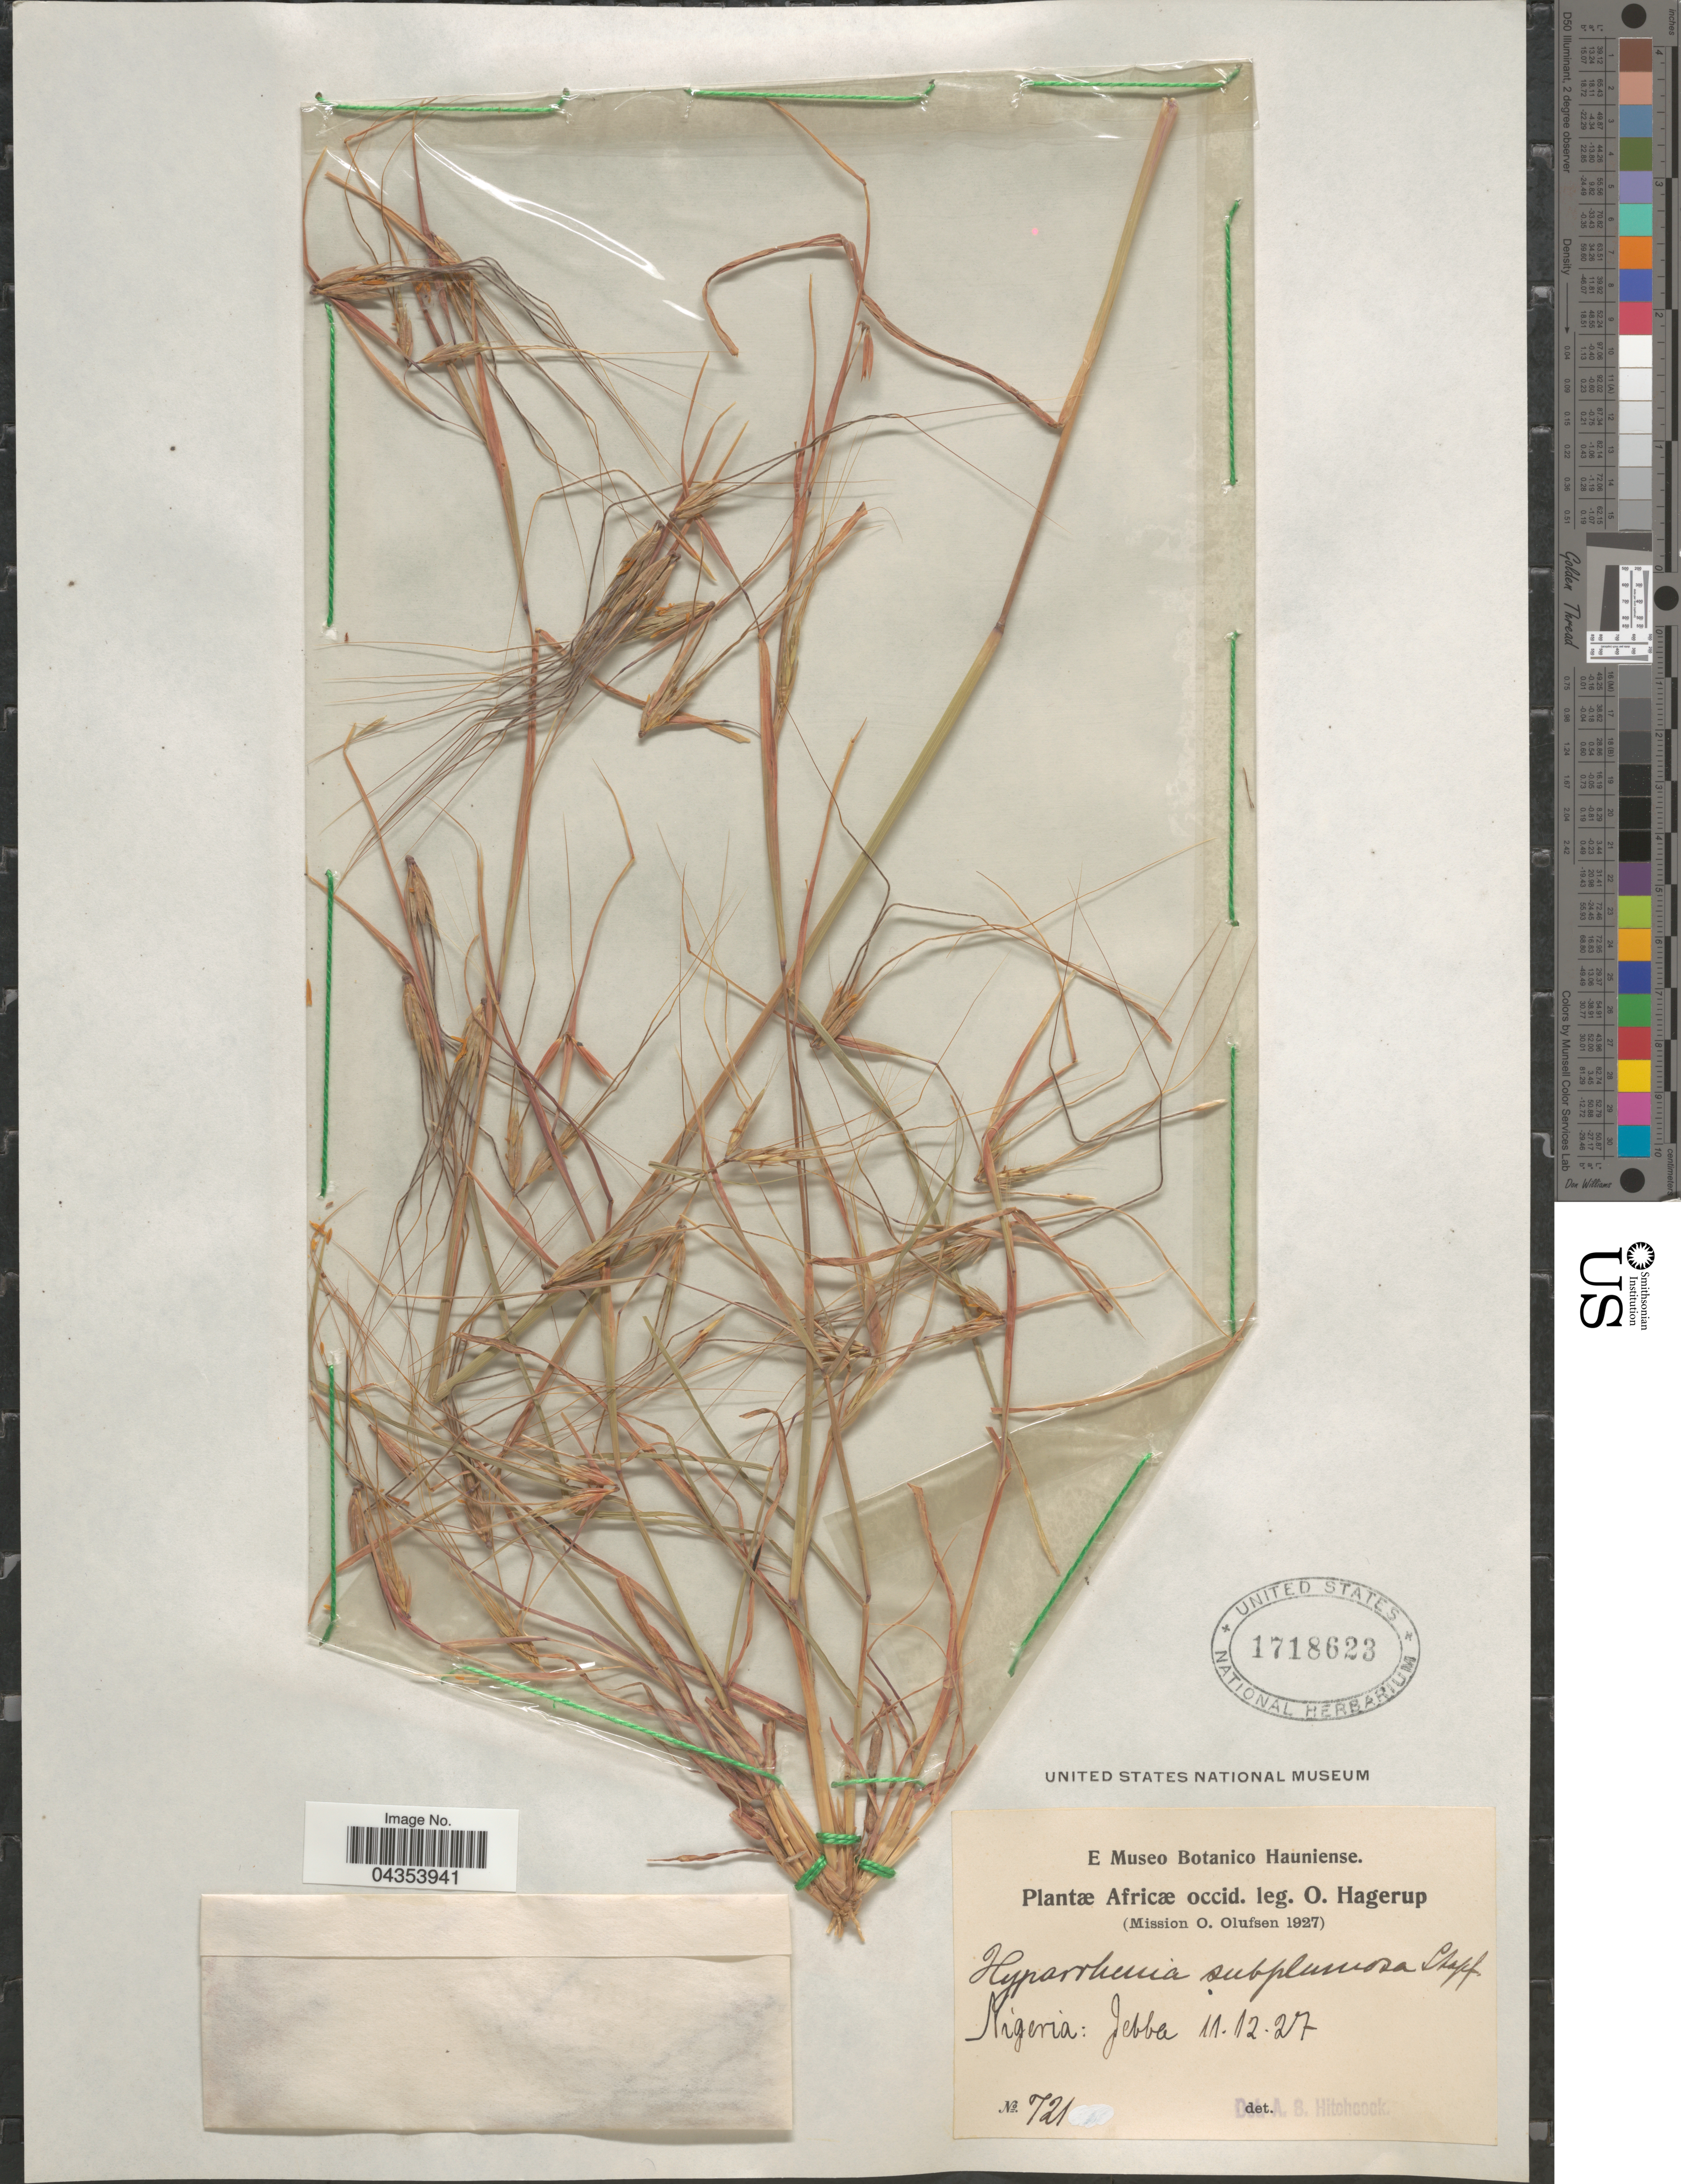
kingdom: Plantae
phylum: Tracheophyta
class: Liliopsida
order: Poales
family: Poaceae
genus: Hyparrhenia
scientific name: Hyparrhenia subplumosa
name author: Stapf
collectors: O. Hagerup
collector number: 721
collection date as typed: Transcribed d/m/y: 11/12/27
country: Nigeria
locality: (Mission O. Olufsen 1927). Jebba.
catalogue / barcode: US 1718623